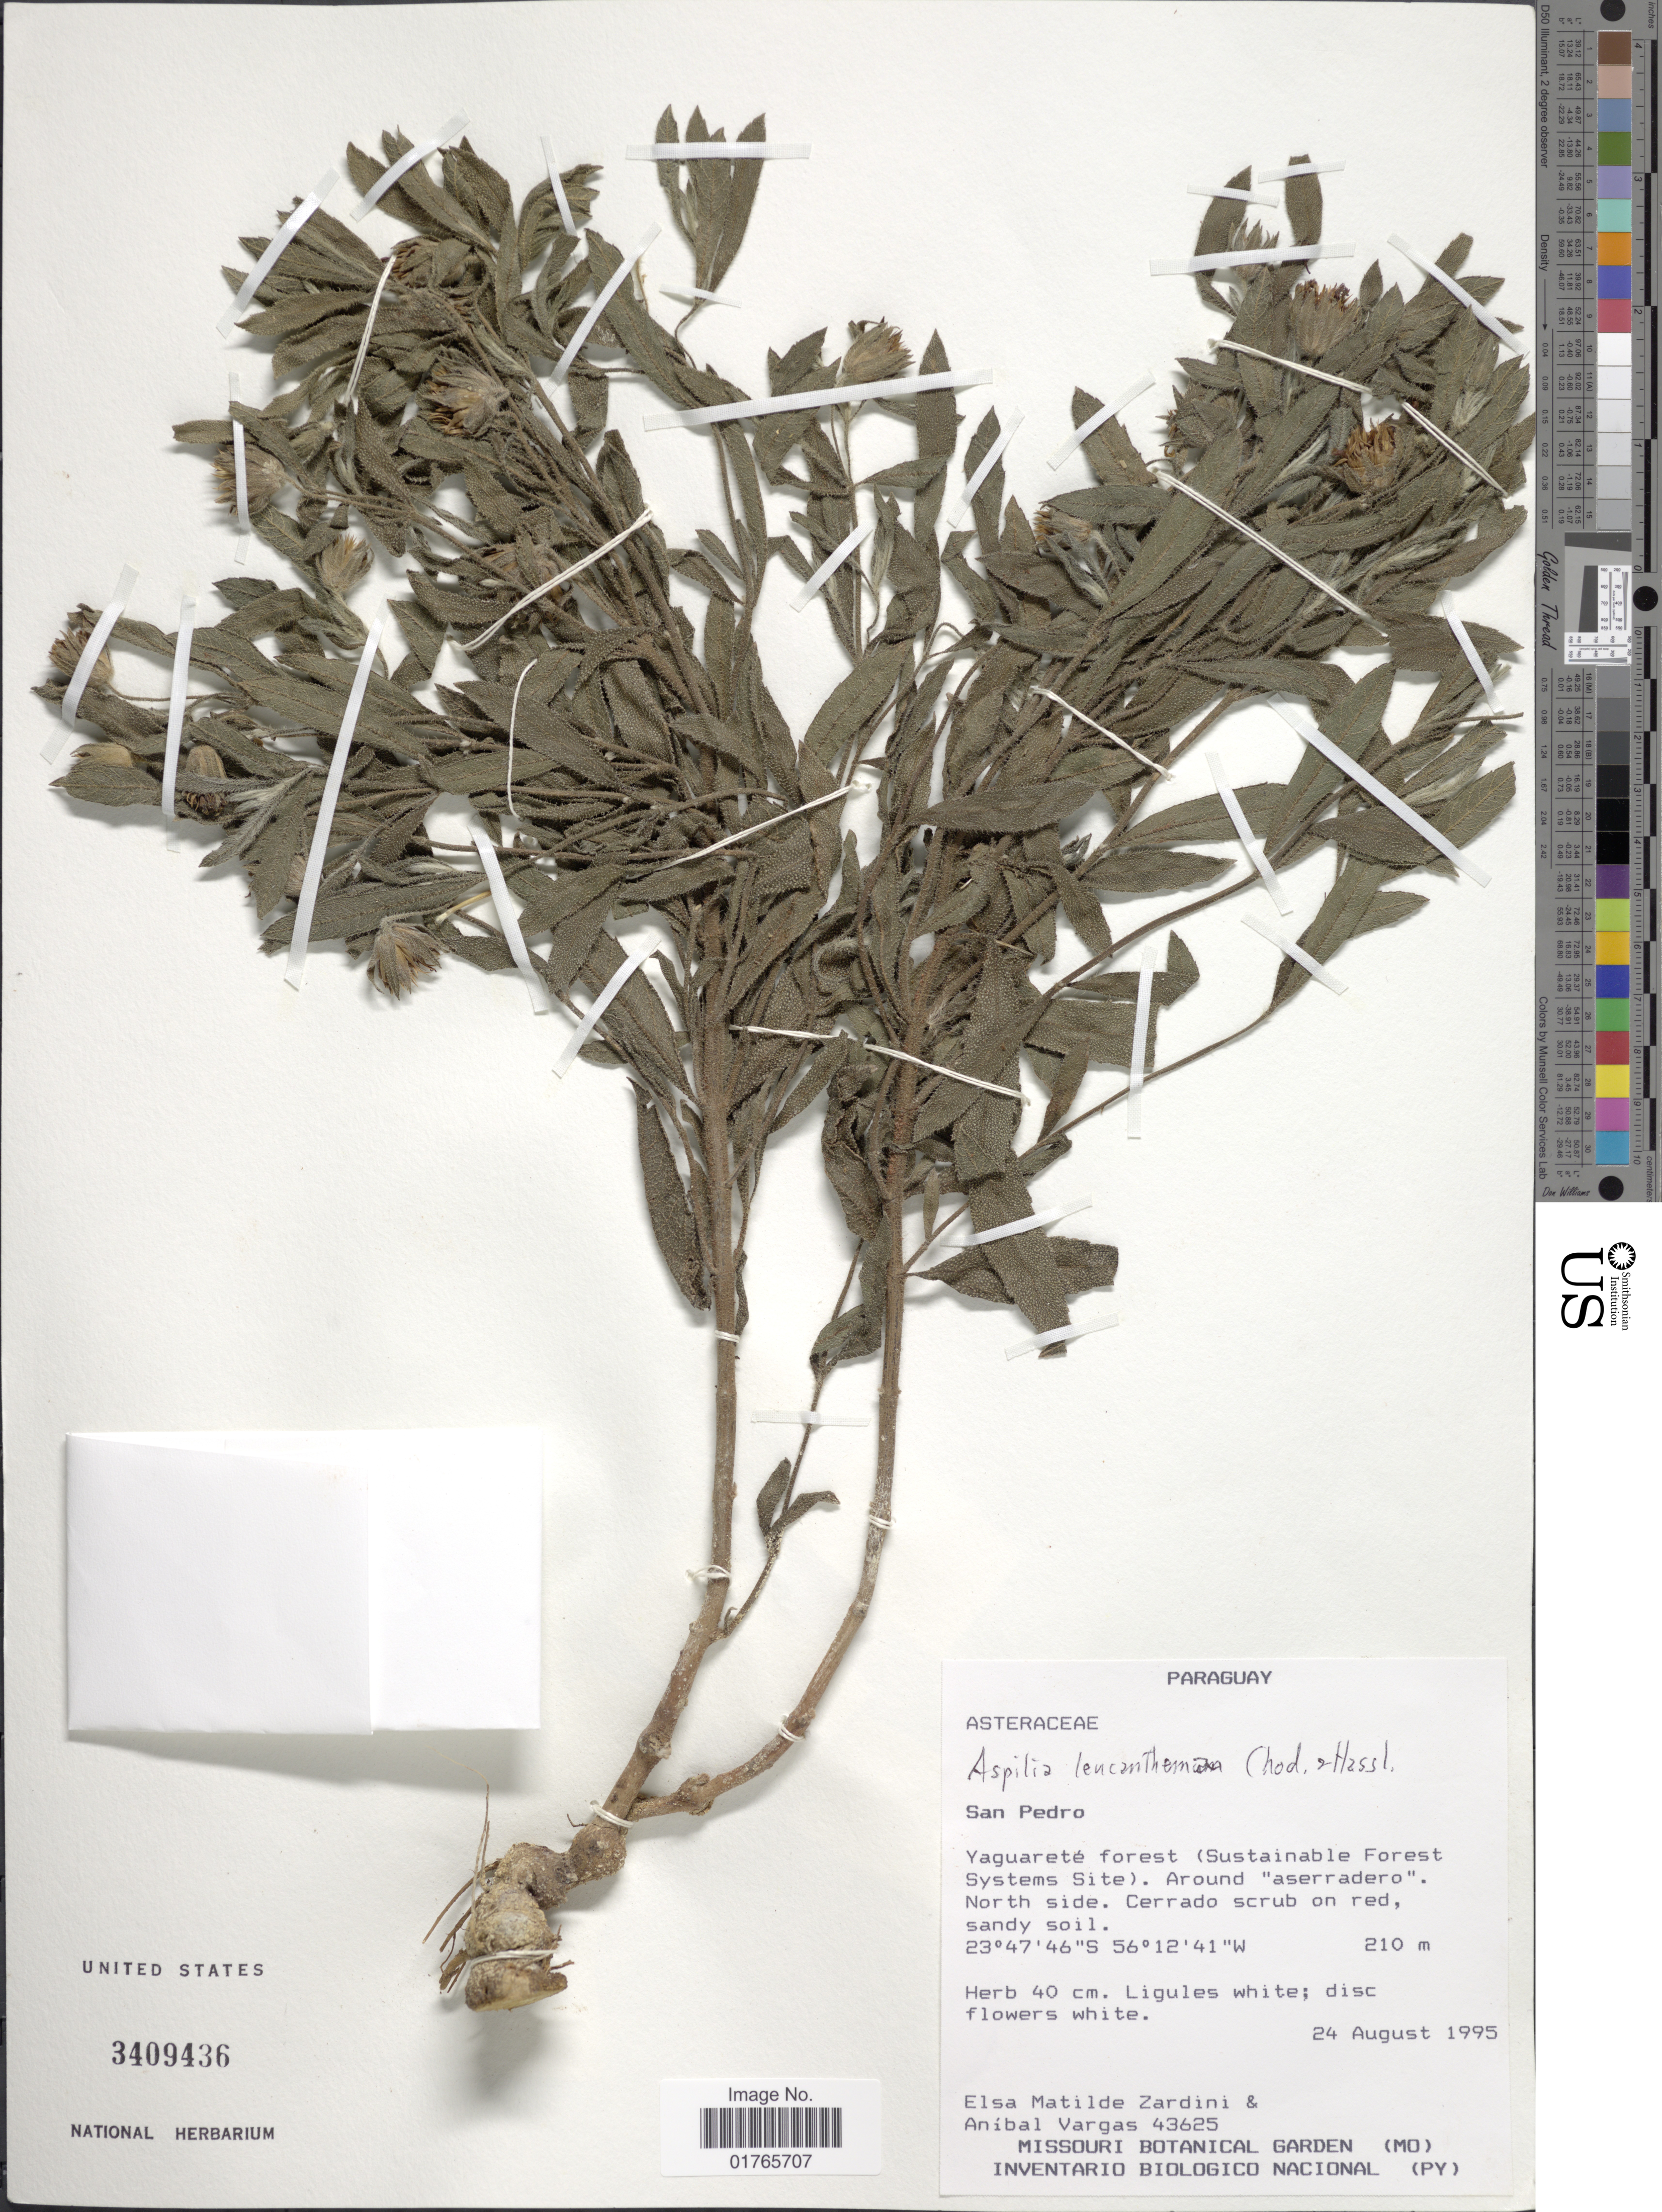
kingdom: Plantae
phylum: Tracheophyta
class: Magnoliopsida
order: Asterales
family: Asteraceae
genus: Aspilia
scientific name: Aspilia leucanthemum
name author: Chodat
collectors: E. M. Zardini & A. Vargas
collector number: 43625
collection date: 1995-08-24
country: Paraguay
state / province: San Pedro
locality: Yaguarete Forest (Sustainable Forest Systems Site)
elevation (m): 210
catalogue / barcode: US 3409436